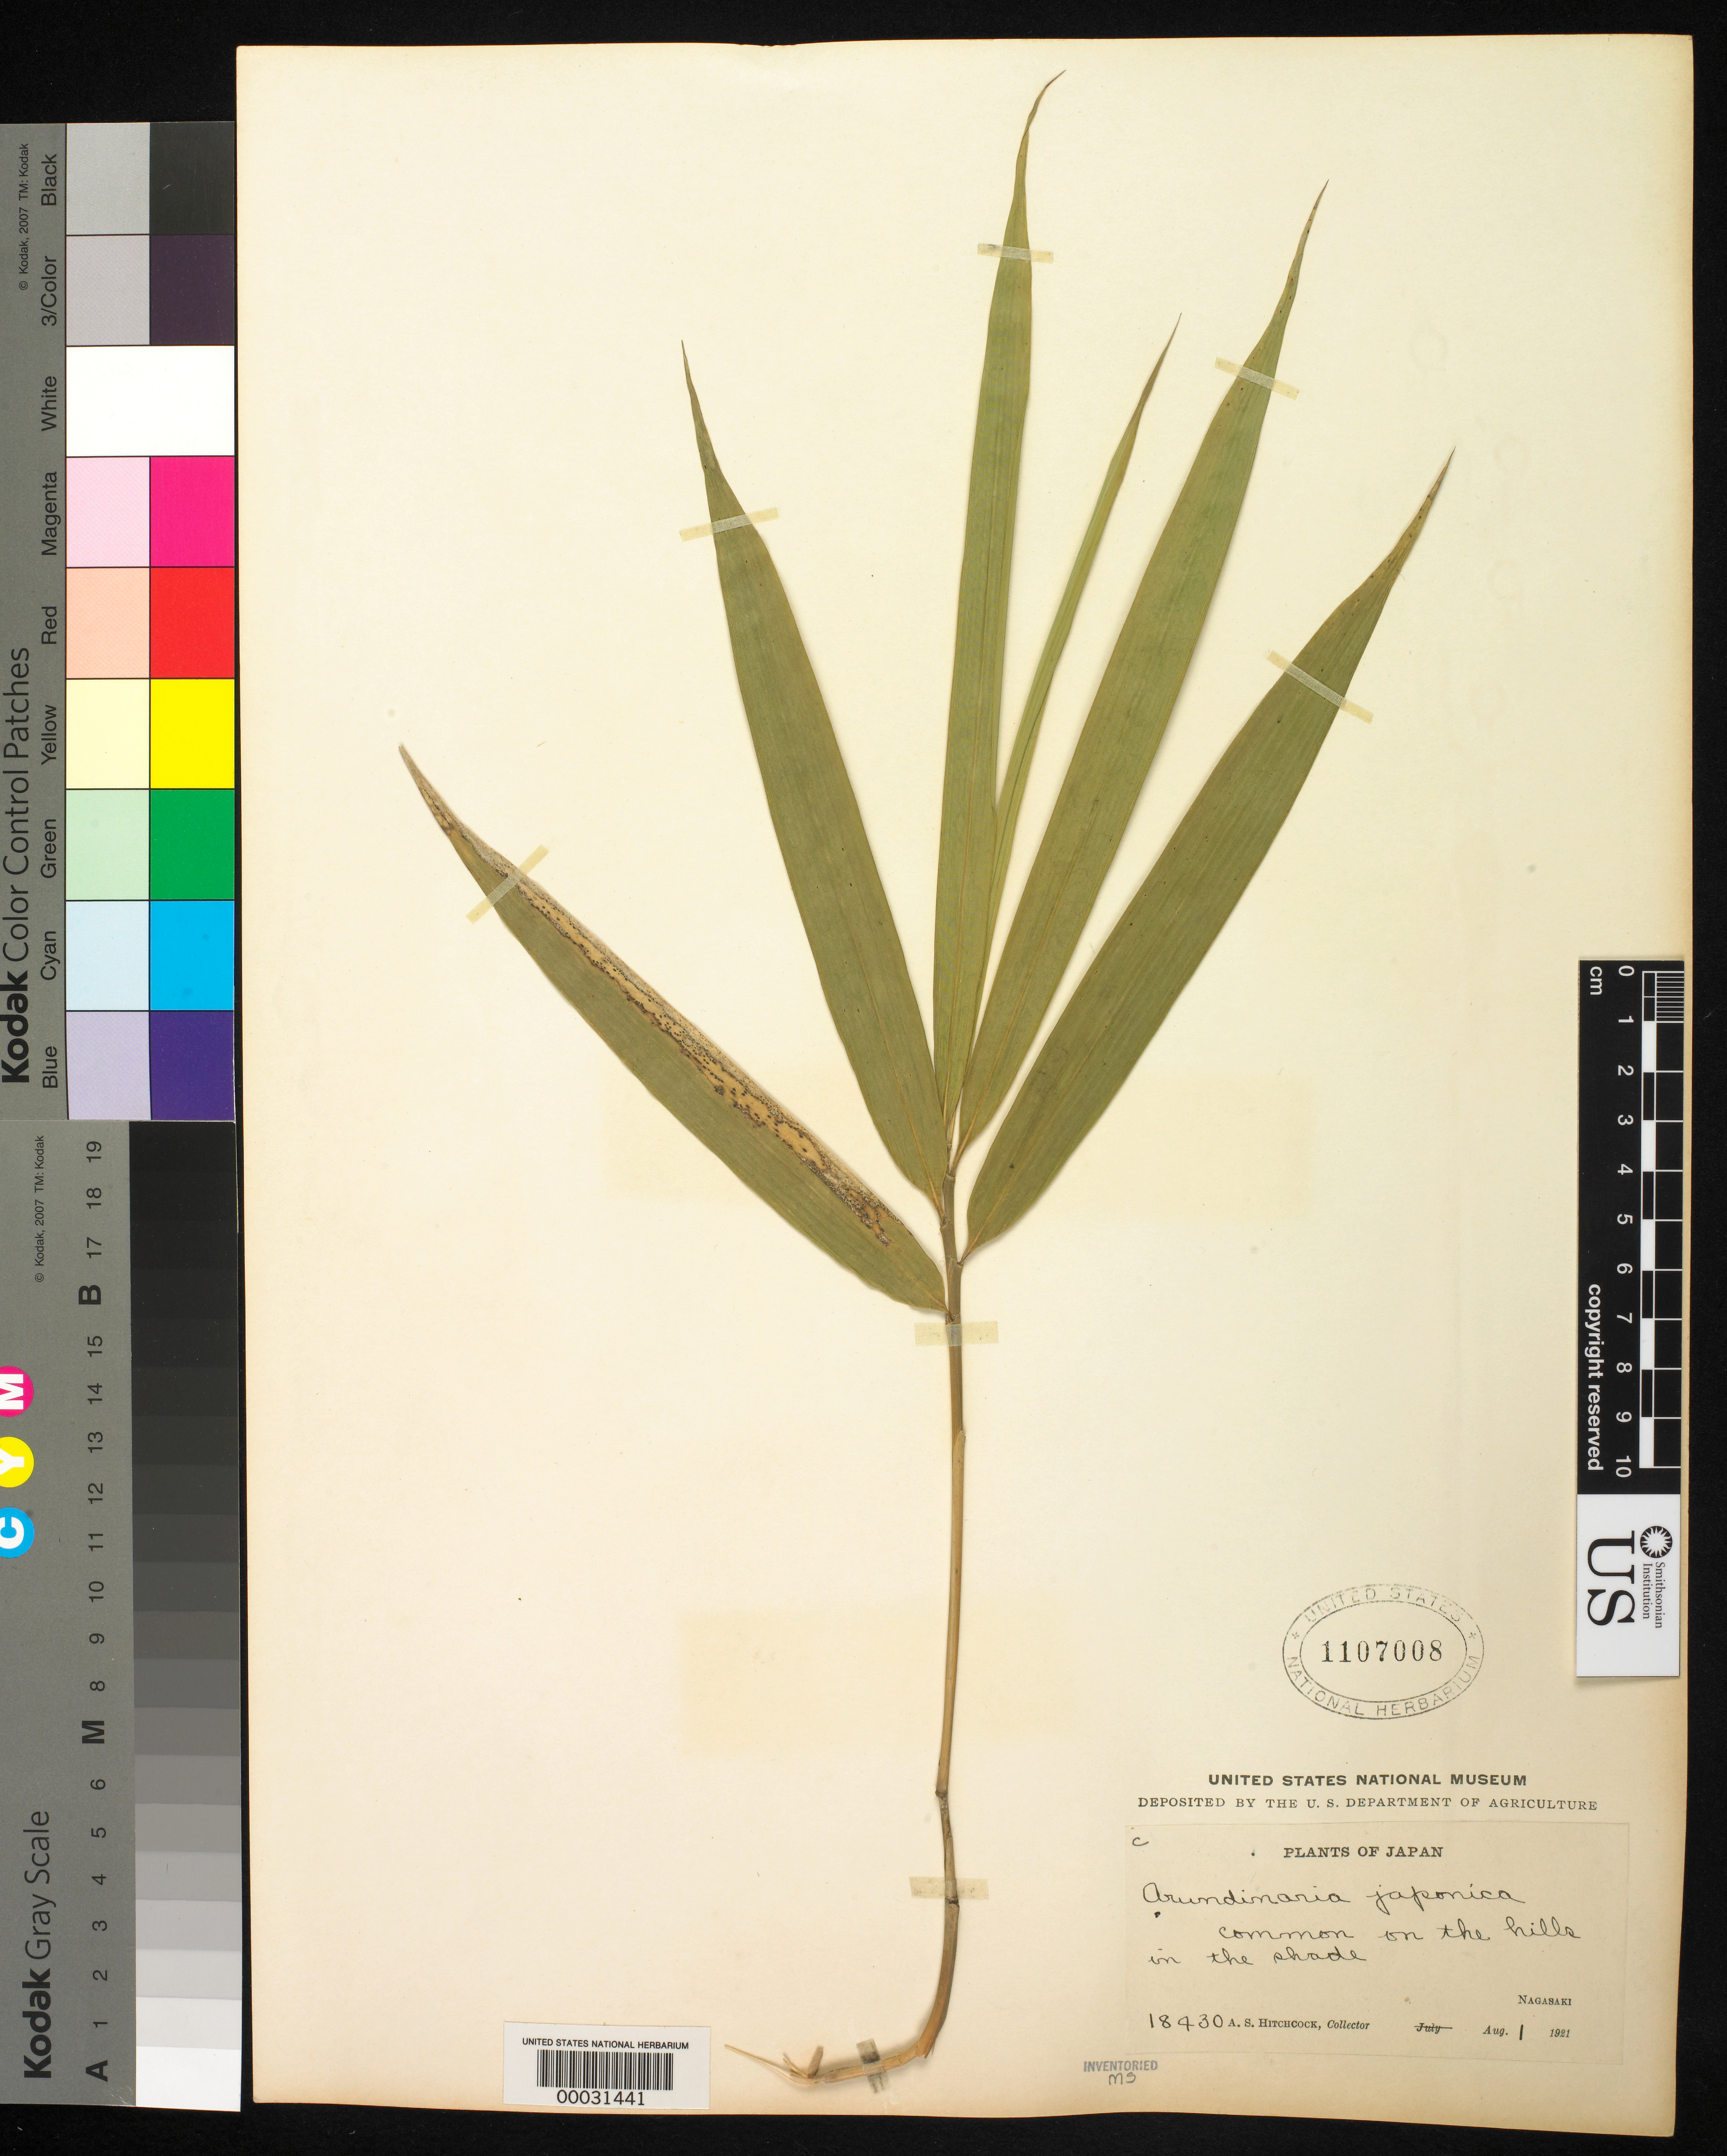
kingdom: Plantae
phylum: Tracheophyta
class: Liliopsida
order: Poales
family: Poaceae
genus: Pleioblastus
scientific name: Pleioblastus fortunei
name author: (Van Houtte) Nakai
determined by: Poaceae Reorganization Project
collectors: A. S. Hitchcock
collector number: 18430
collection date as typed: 01 Aug 1921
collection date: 1921-08-01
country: Japan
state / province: Nagasaki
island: Kyushu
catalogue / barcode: US 1107008